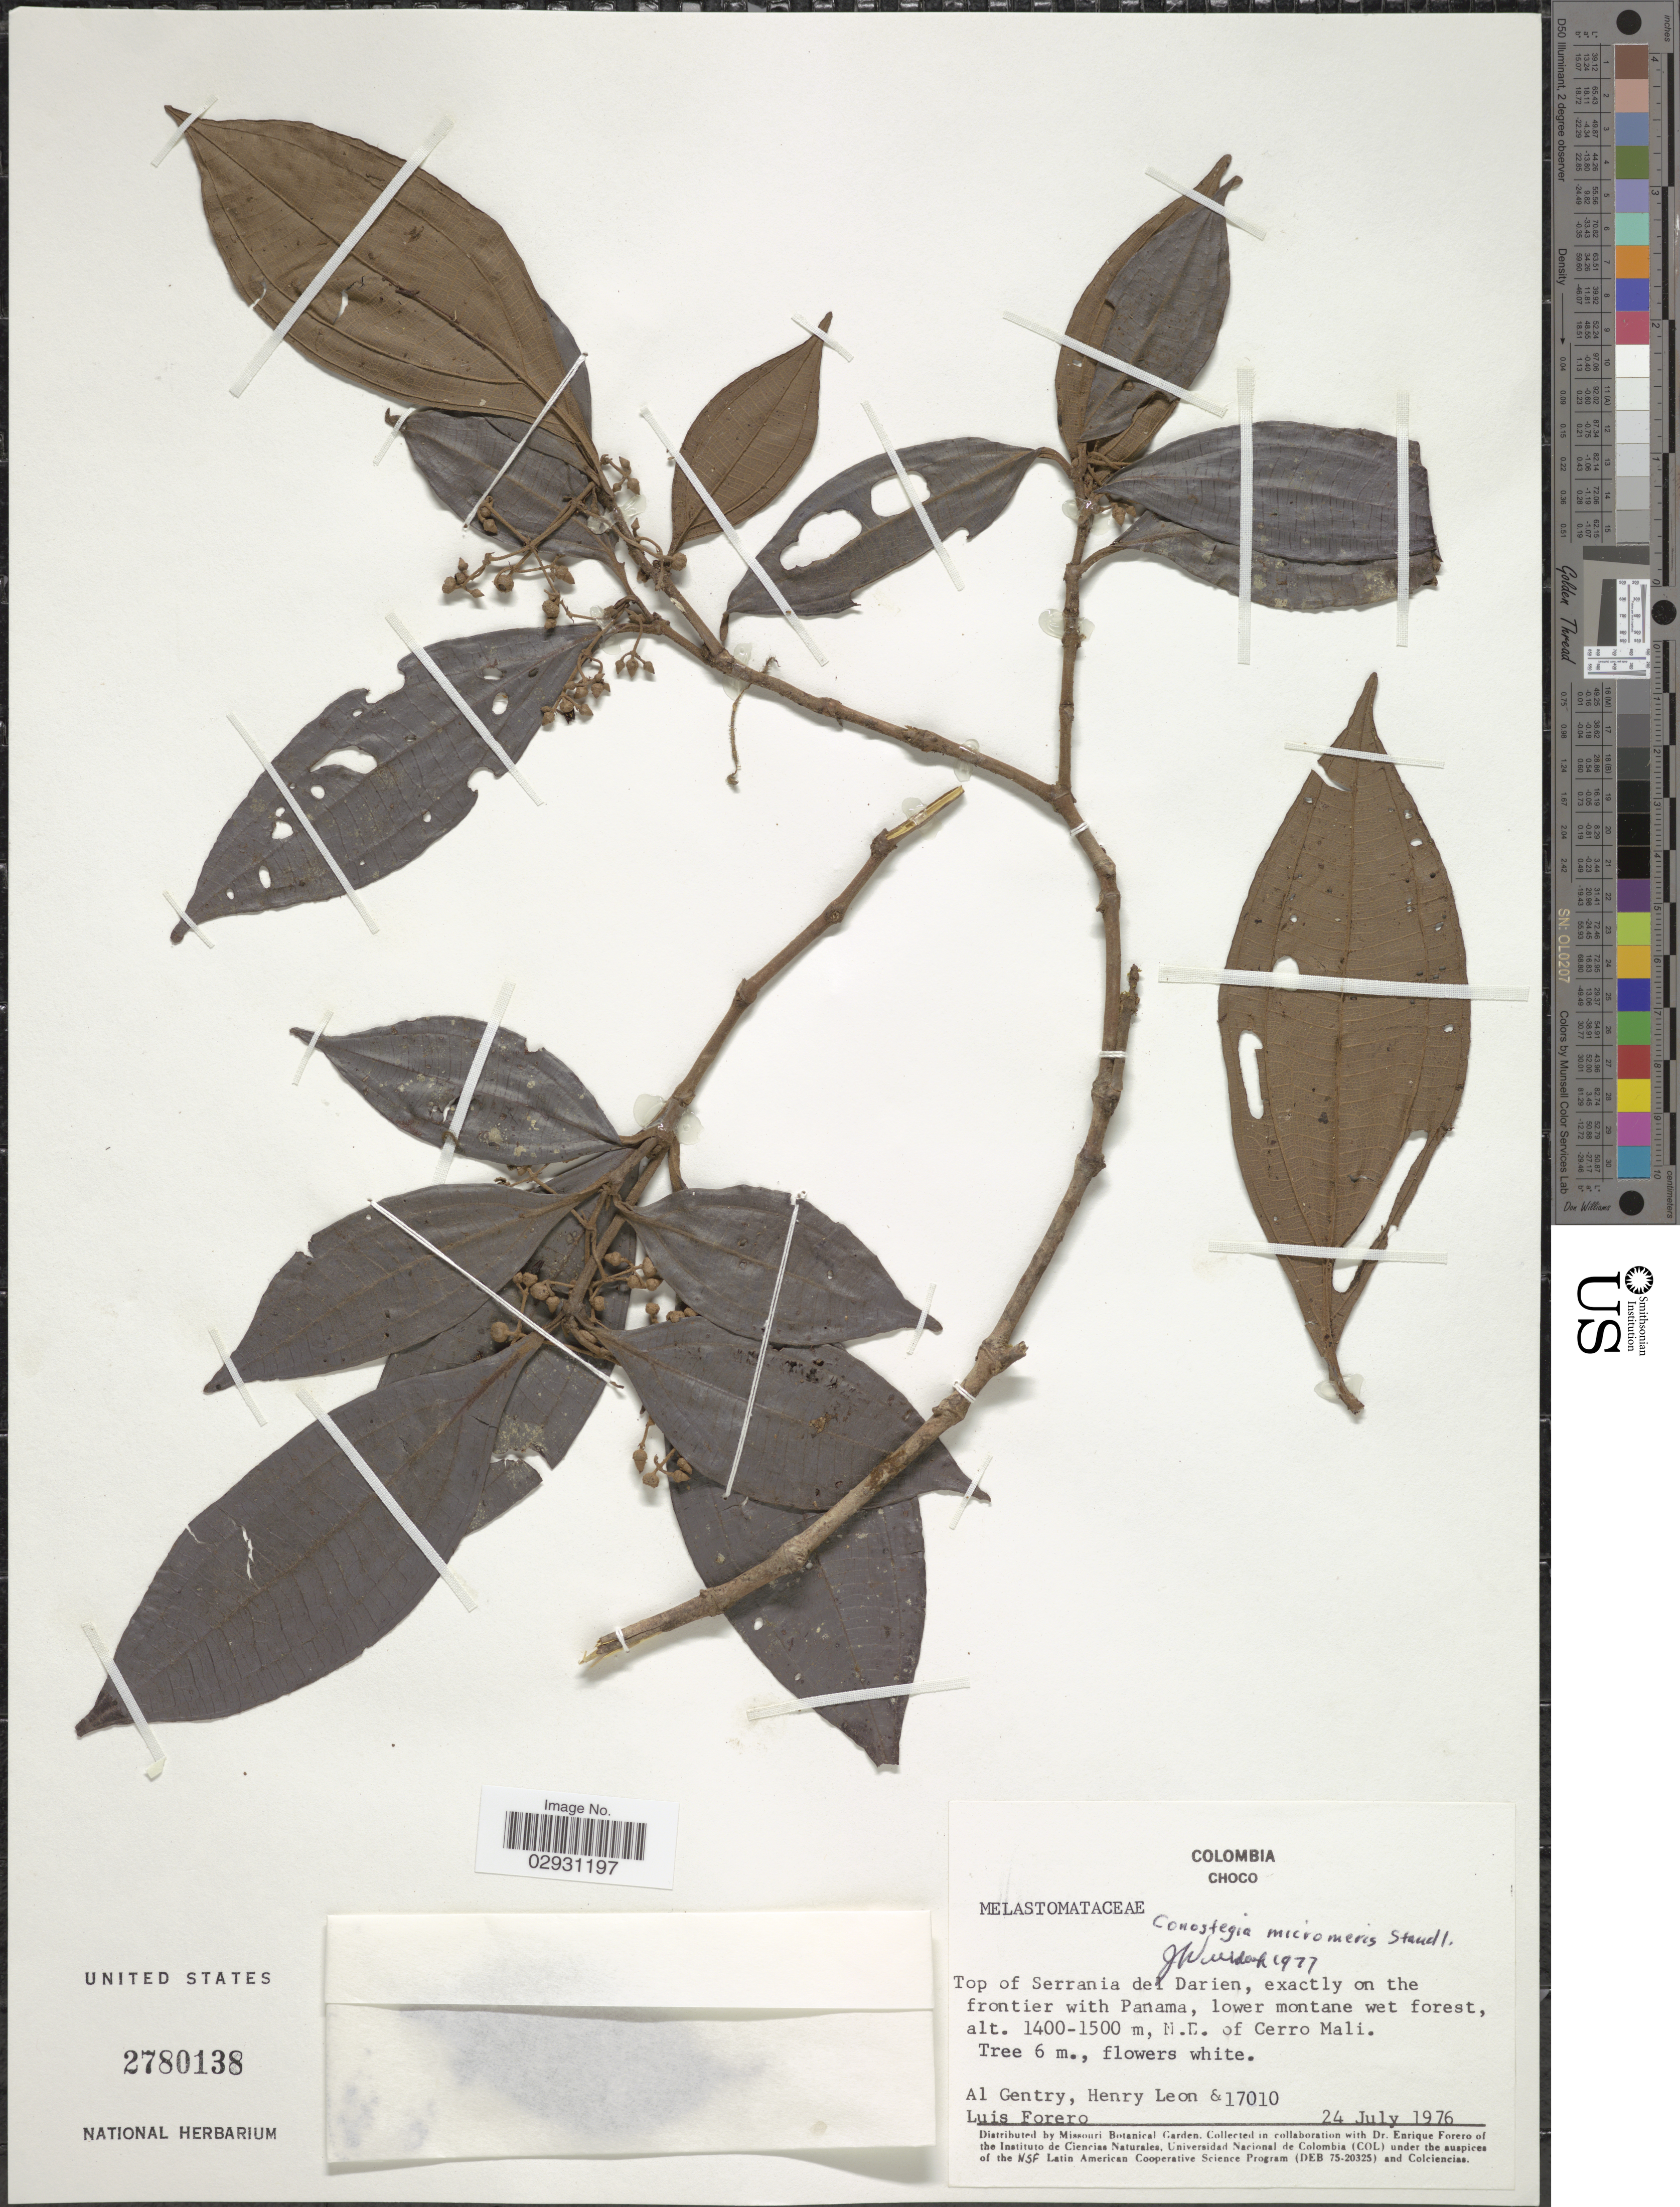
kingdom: Plantae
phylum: Tracheophyta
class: Magnoliopsida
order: Myrtales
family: Melastomataceae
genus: Conostegia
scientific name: Conostegia cinnamomea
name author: (Beurl.) Cogn.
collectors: A. H. Gentry, Henry Leon & L. Forero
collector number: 17010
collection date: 1976-07-24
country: Colombia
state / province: Chocó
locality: Top of Serrania del Darien, exactly on the frontier with Panama. N. E. of Cerro Mali.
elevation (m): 1400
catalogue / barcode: US 2780138